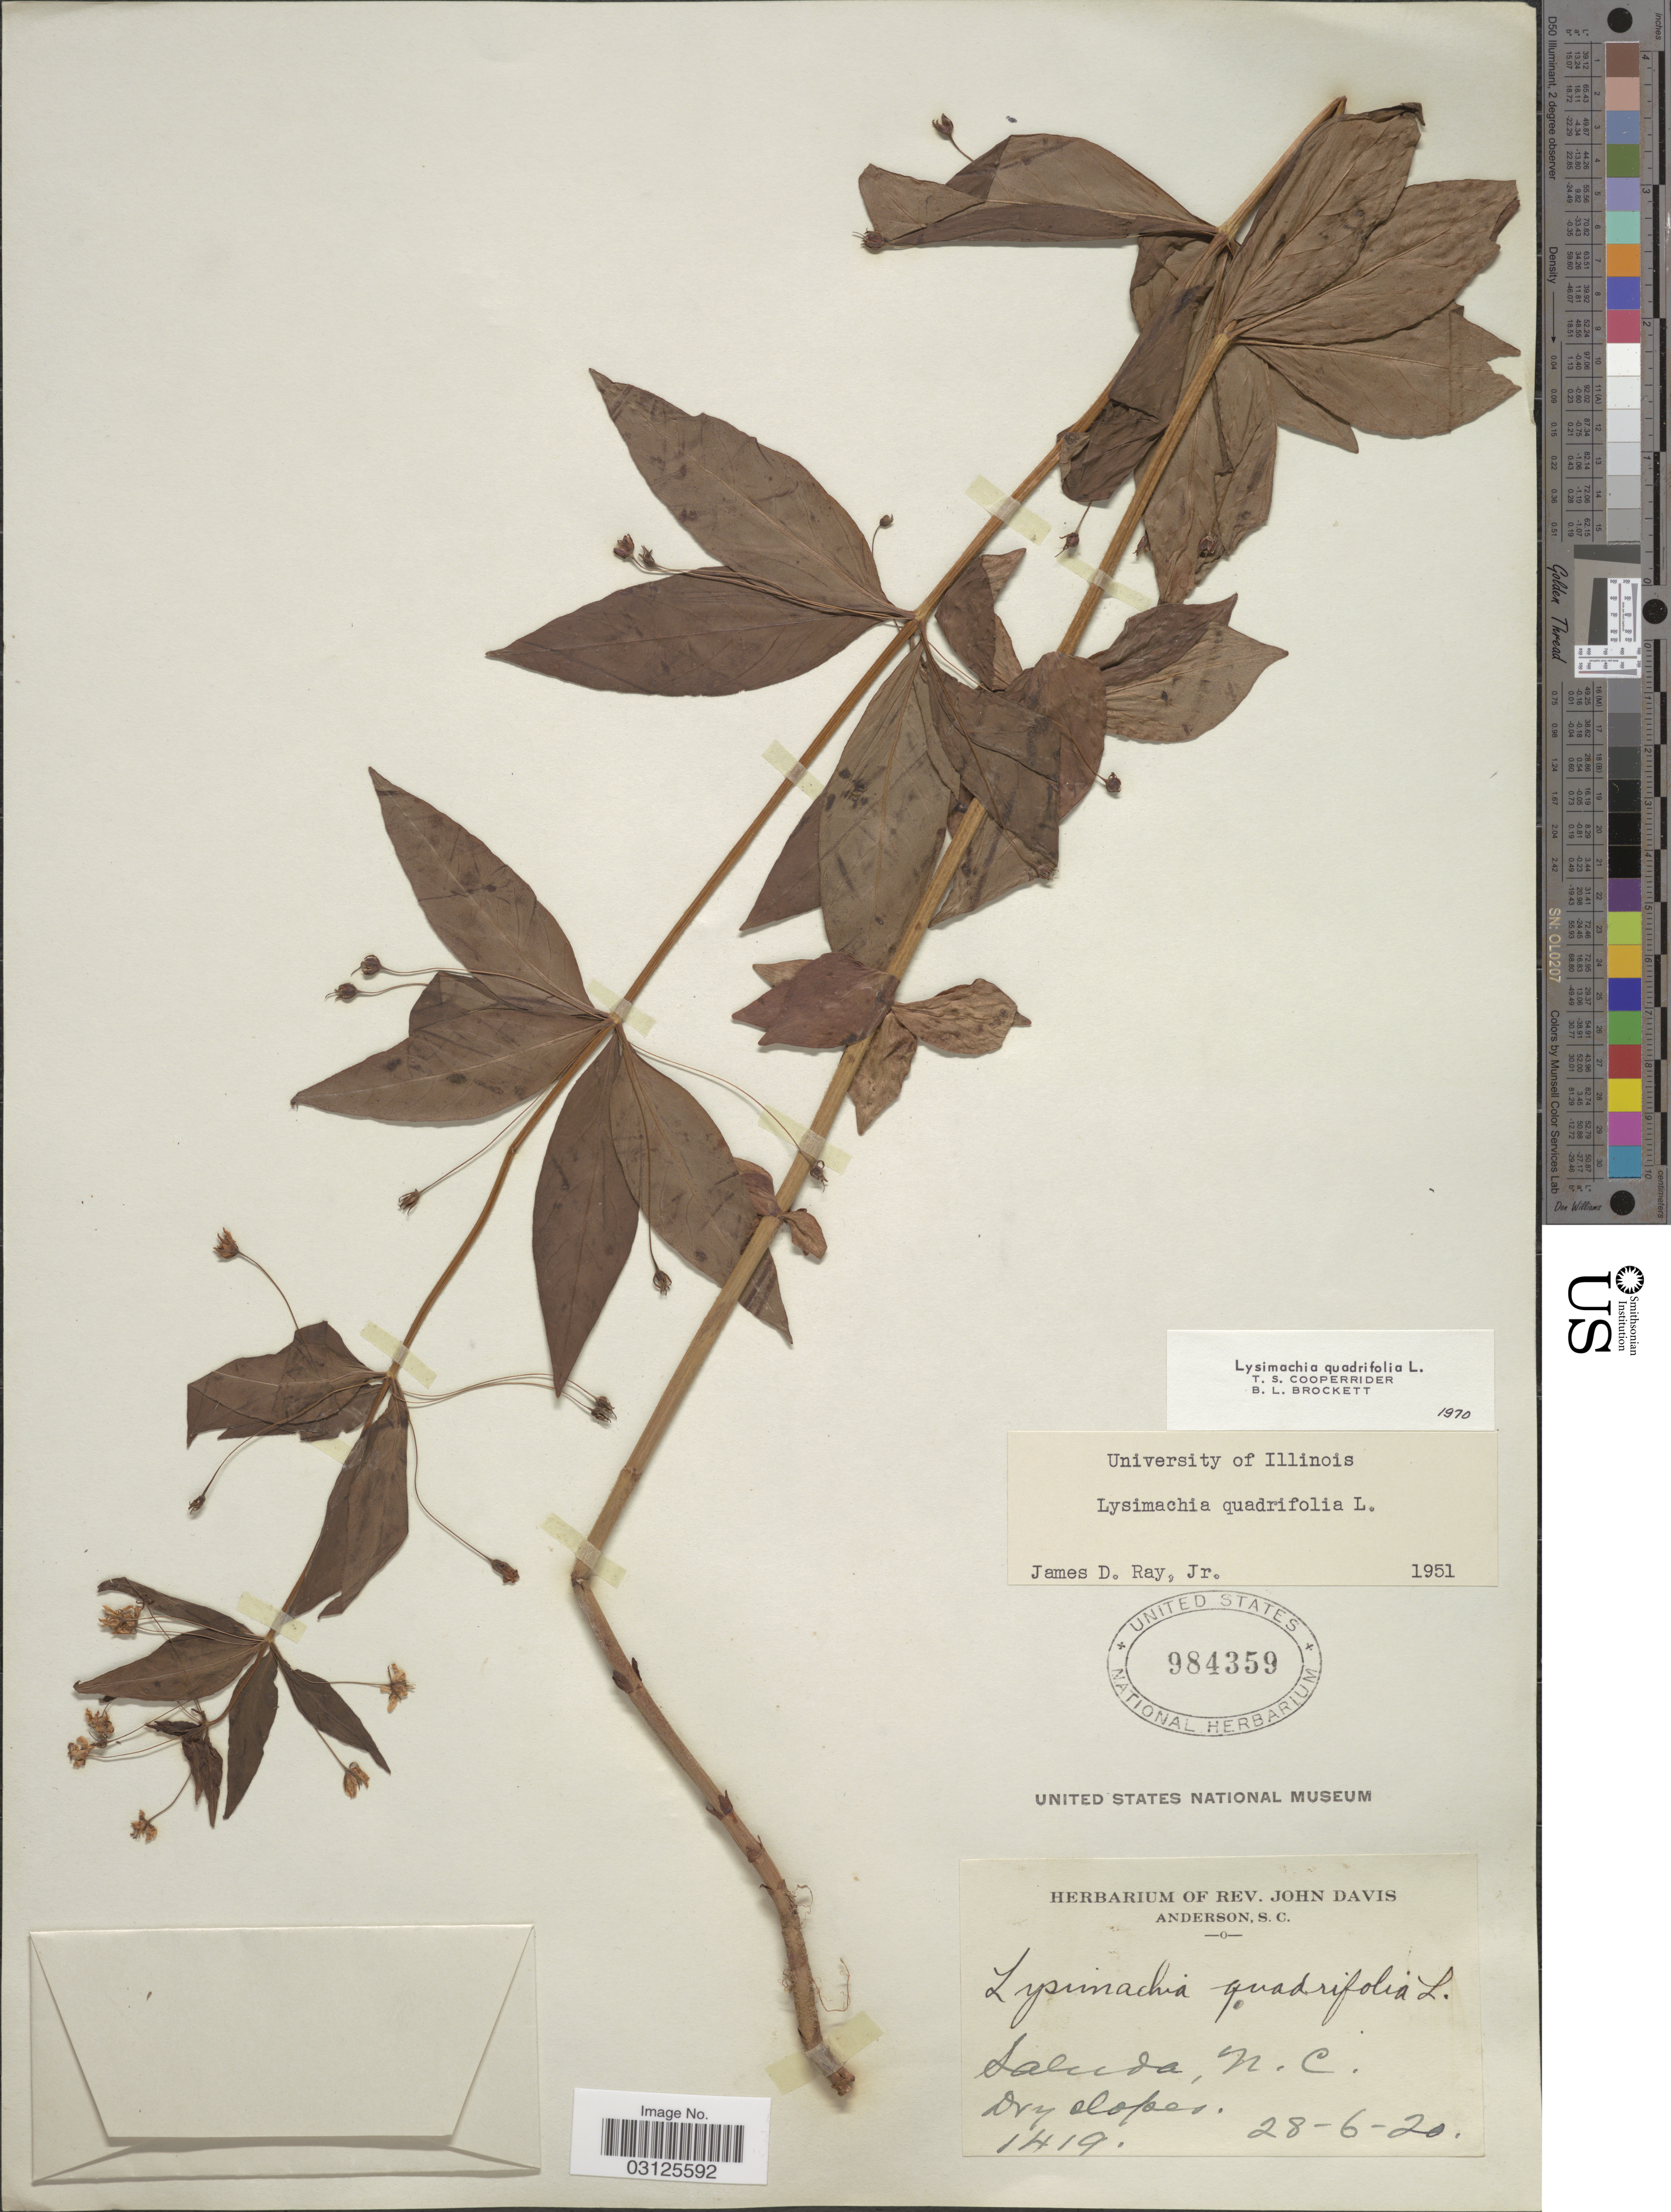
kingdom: Plantae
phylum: Tracheophyta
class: Magnoliopsida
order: Ericales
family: Primulaceae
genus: Lysimachia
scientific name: Lysimachia quadrifolia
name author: L.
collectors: ex herb. Rev. John Davis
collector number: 1419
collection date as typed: Transcribed d/m/y: 28/6/20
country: United States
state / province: North Carolina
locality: Saluda, N.C.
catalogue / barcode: US 984359